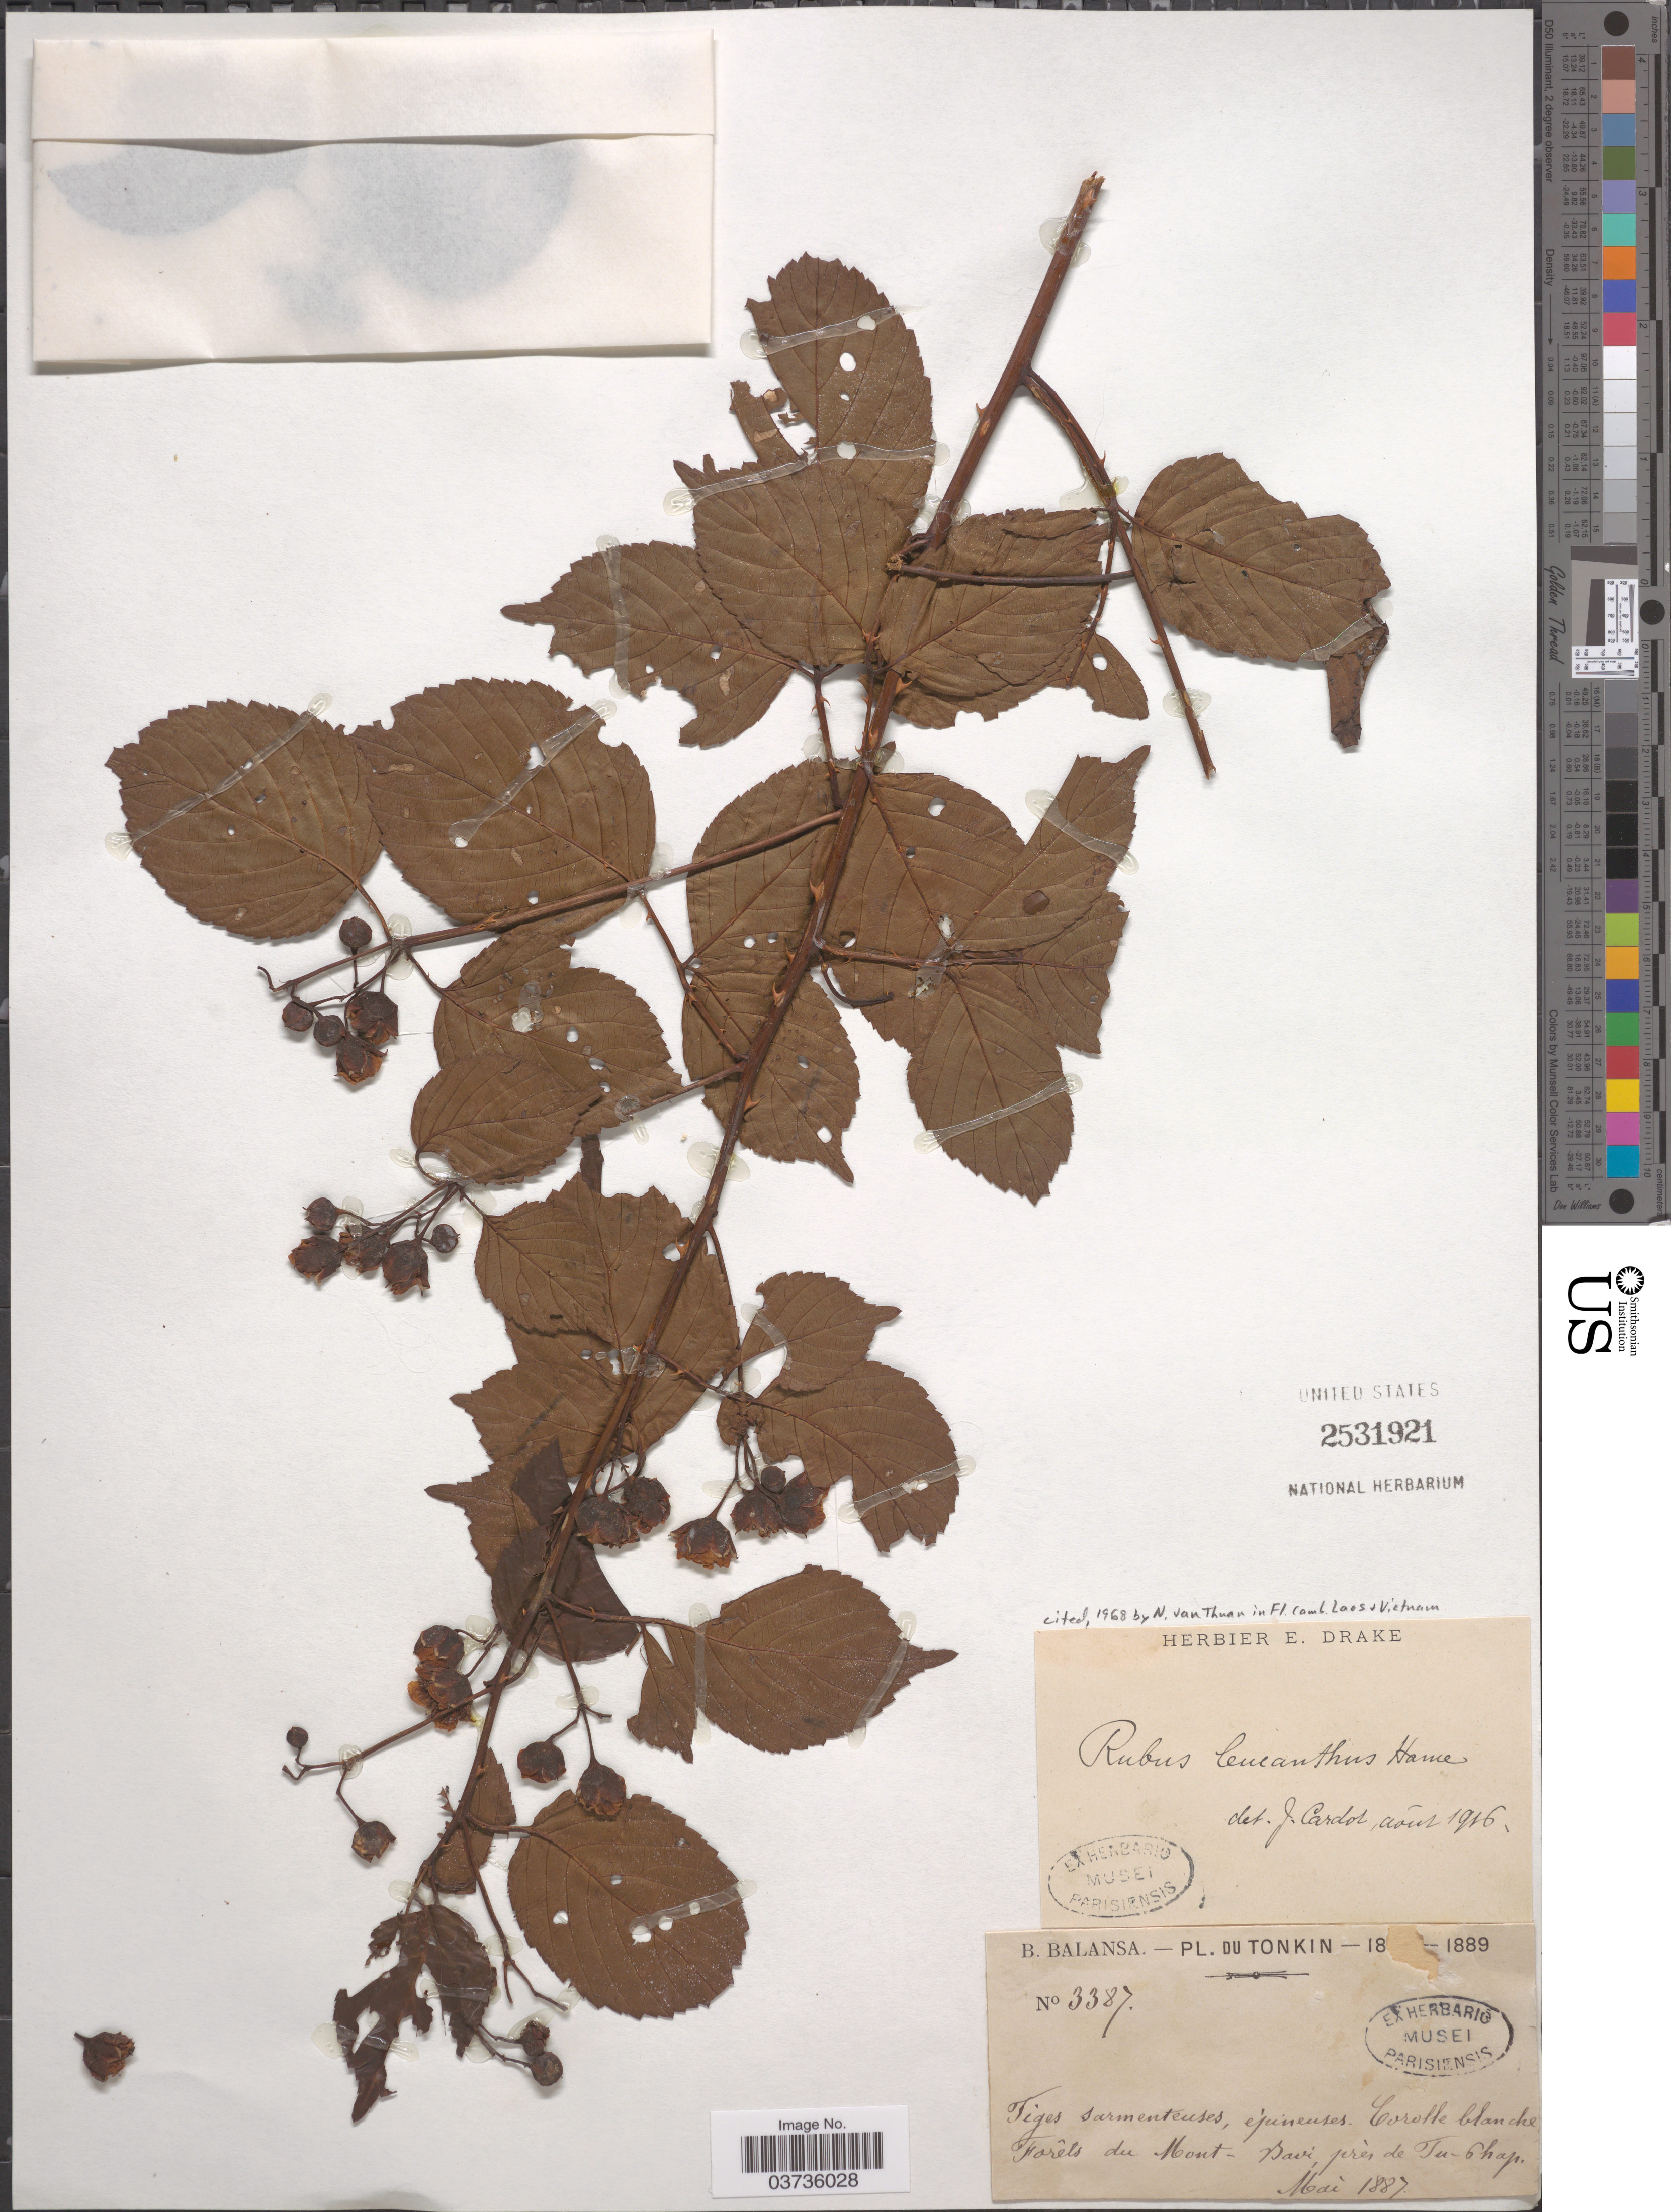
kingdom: Plantae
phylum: Tracheophyta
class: Magnoliopsida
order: Rosales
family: Rosaceae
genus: Rubus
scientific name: Rubus leucanthus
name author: Hance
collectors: B. Balansa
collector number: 3387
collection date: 1887-05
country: Vietnam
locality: Tonkin. Tiges sarmenteuses, epineuses. Carolle blanche. Forêts du Mont-Bavi, près de Tu-Chap.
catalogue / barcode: US 2531921